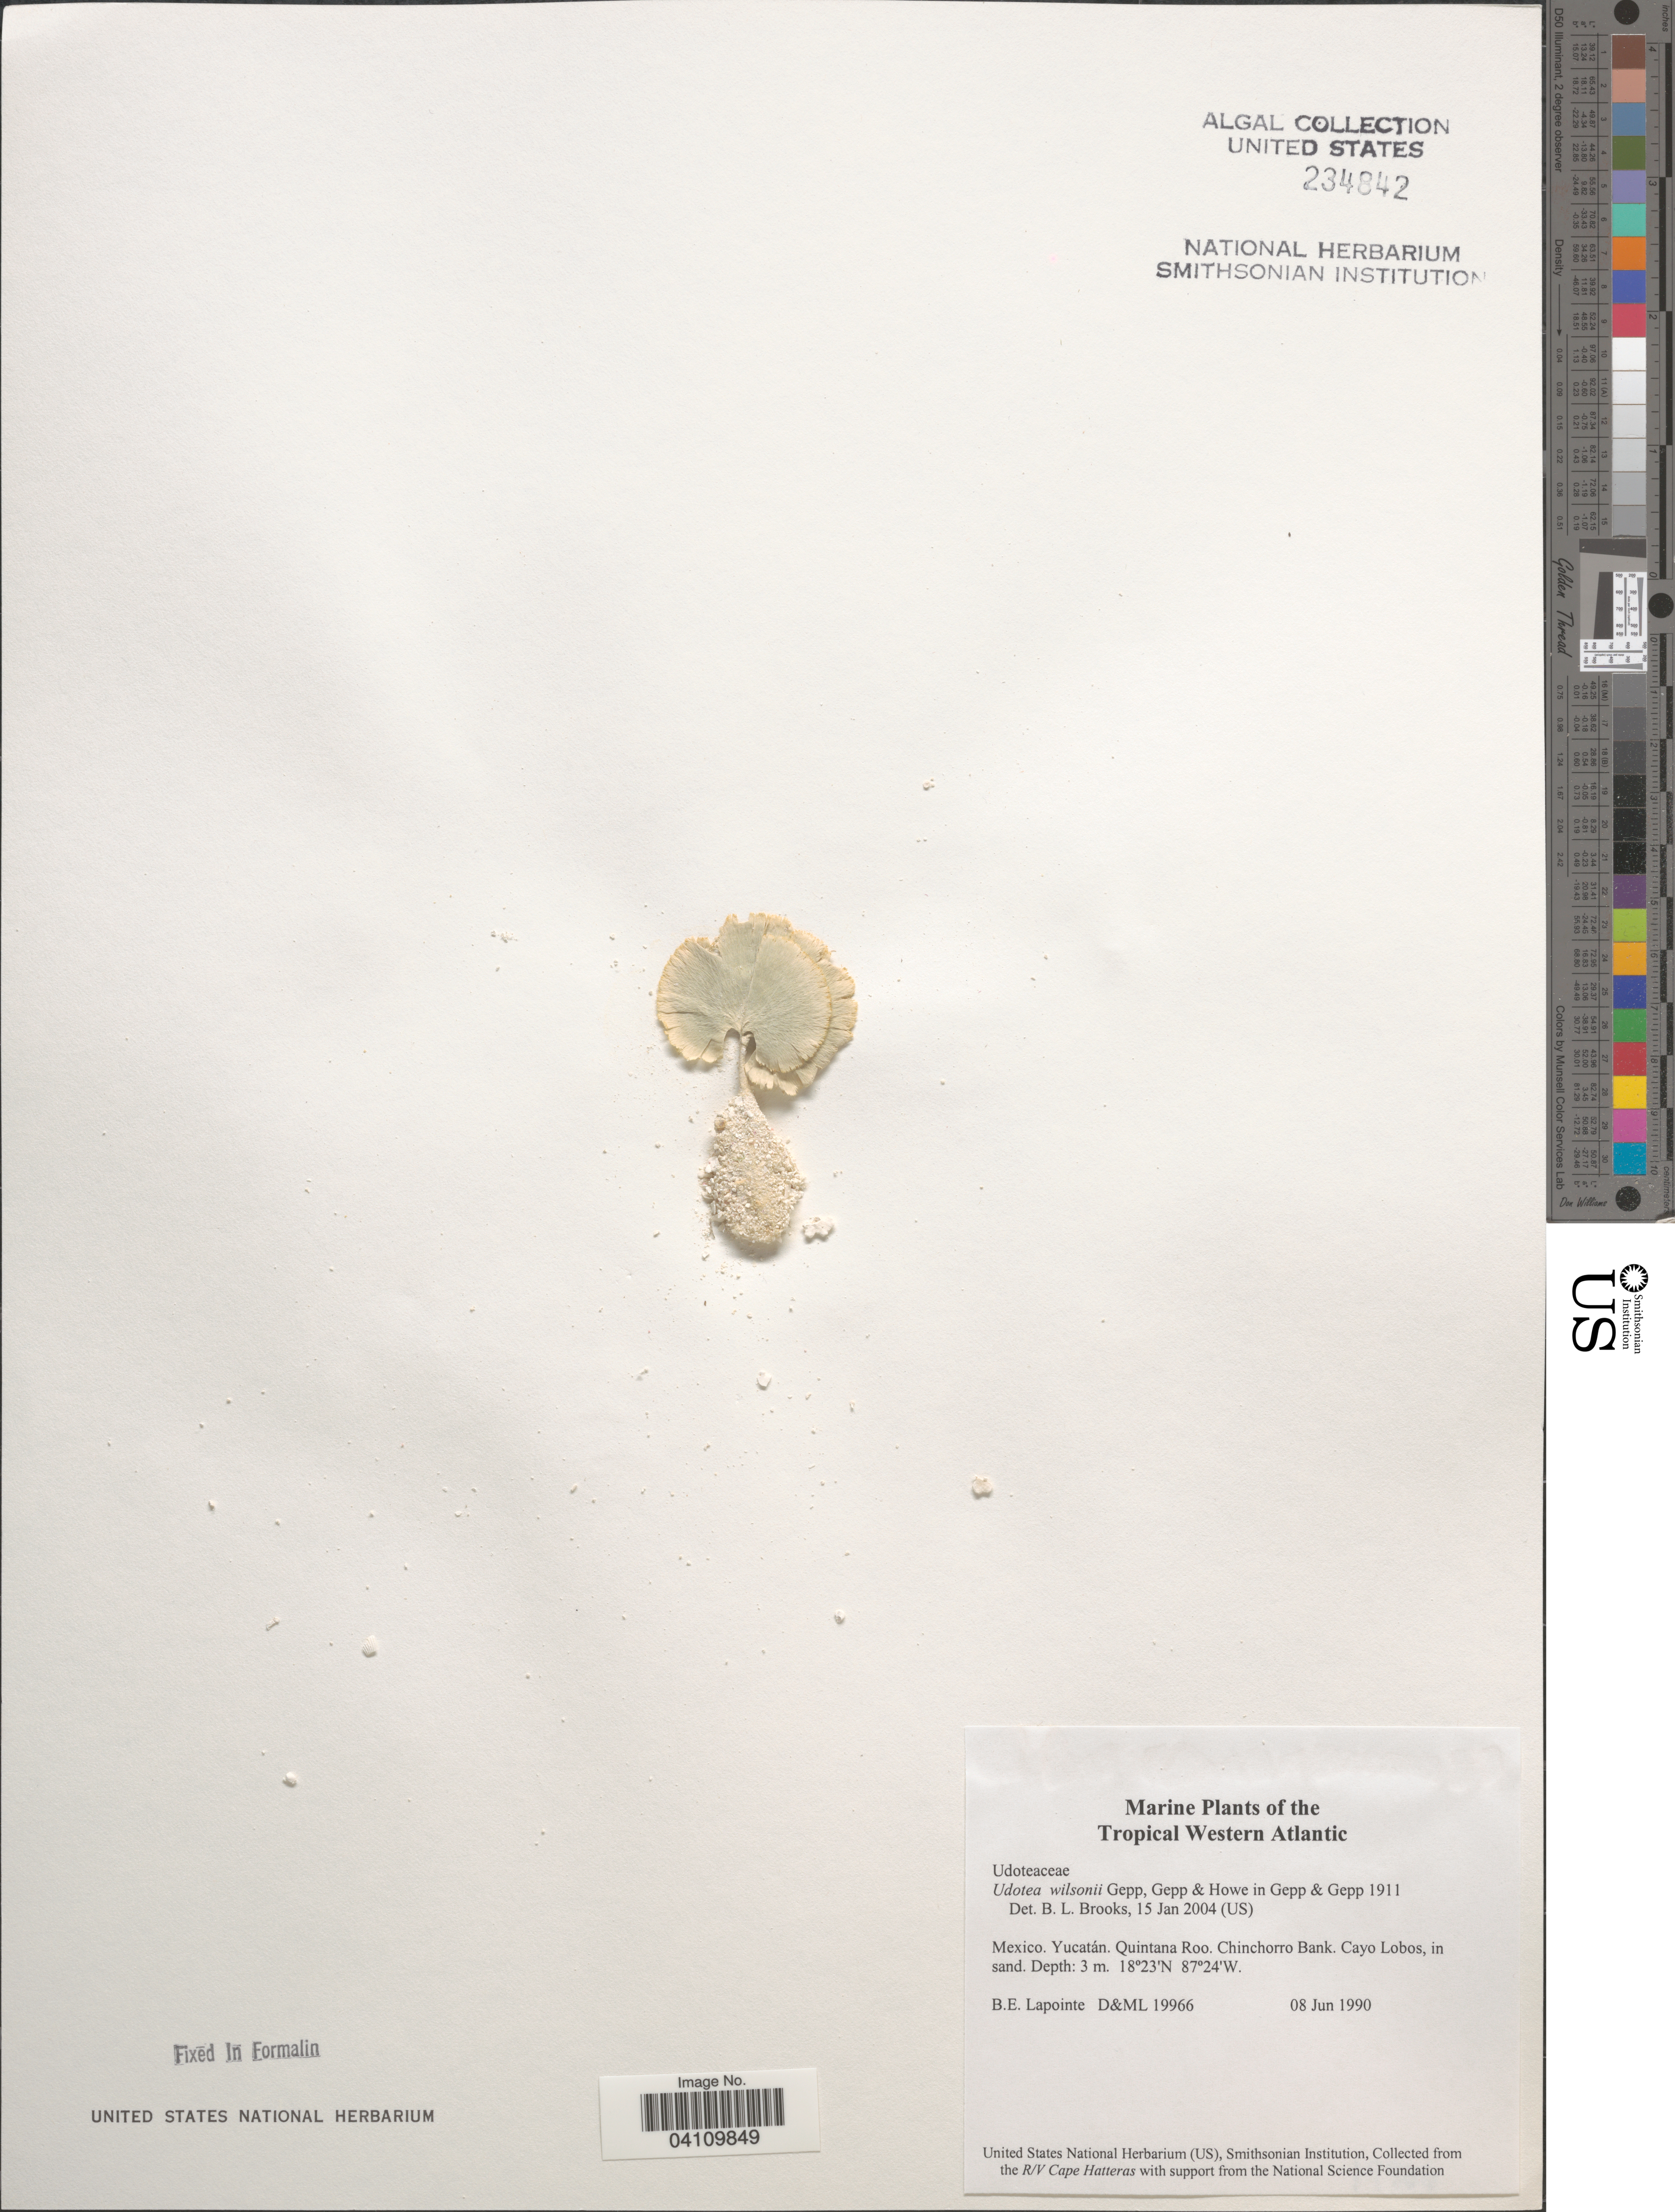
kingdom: Plantae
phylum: Chlorophyta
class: Ulvophyceae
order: Bryopsidales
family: Udoteaceae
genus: Udotea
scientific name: Udotea wilsonii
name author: A. Gepp et al. in A. Gepp & E. Gepp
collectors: B. Lapointe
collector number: D&ML 19966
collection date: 1990-06-08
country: Mexico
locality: Tropical Western Atlantic. Yucatán. Quintana Roo. Chinchorro Bank. Cayo Lobos.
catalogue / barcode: US 234842